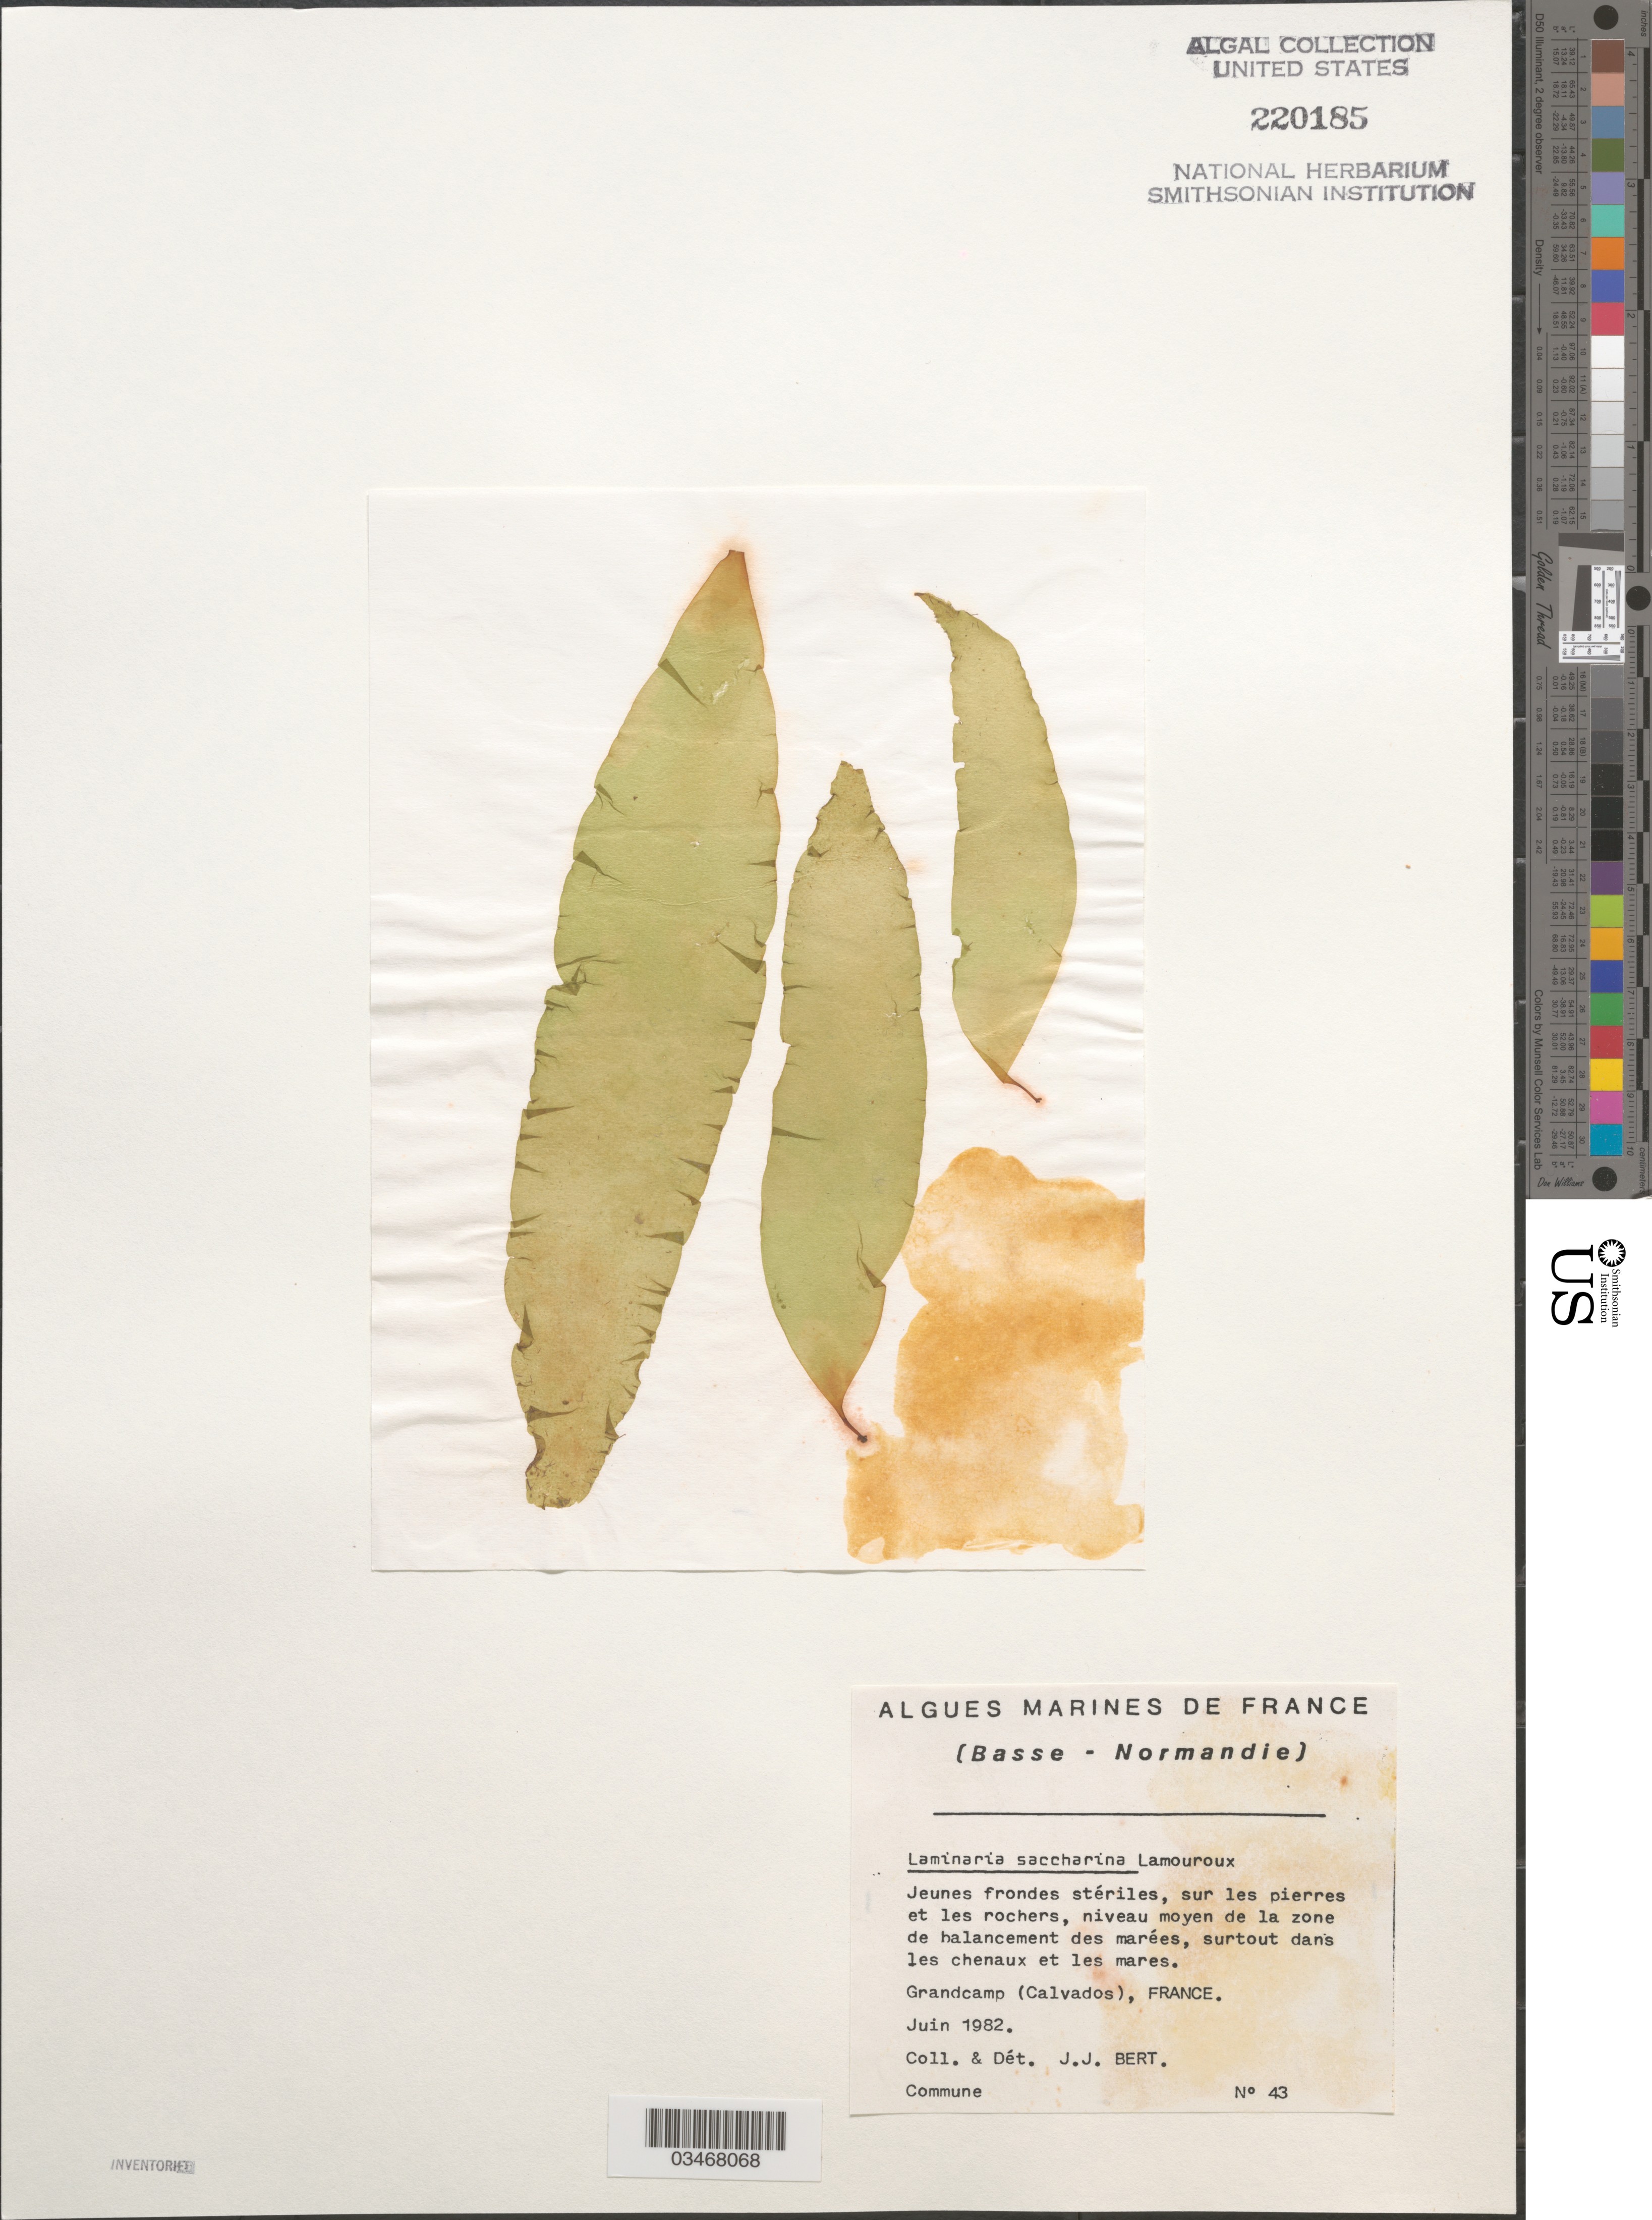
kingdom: Chromista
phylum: Ochrophyta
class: Phaeophyceae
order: Laminariales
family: Laminariaceae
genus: Saccharina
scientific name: Saccharina latissima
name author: C.E. Lane et al.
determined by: Algae name updating Project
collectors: J. Bert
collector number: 43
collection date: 1982-06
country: France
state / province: Normandie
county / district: Calvados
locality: Grandcamp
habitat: Sur les pierres et les rochers, niveau moyen de la zone de balancement des marees, surtout dans les chenaux et les mares.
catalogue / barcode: US 220185